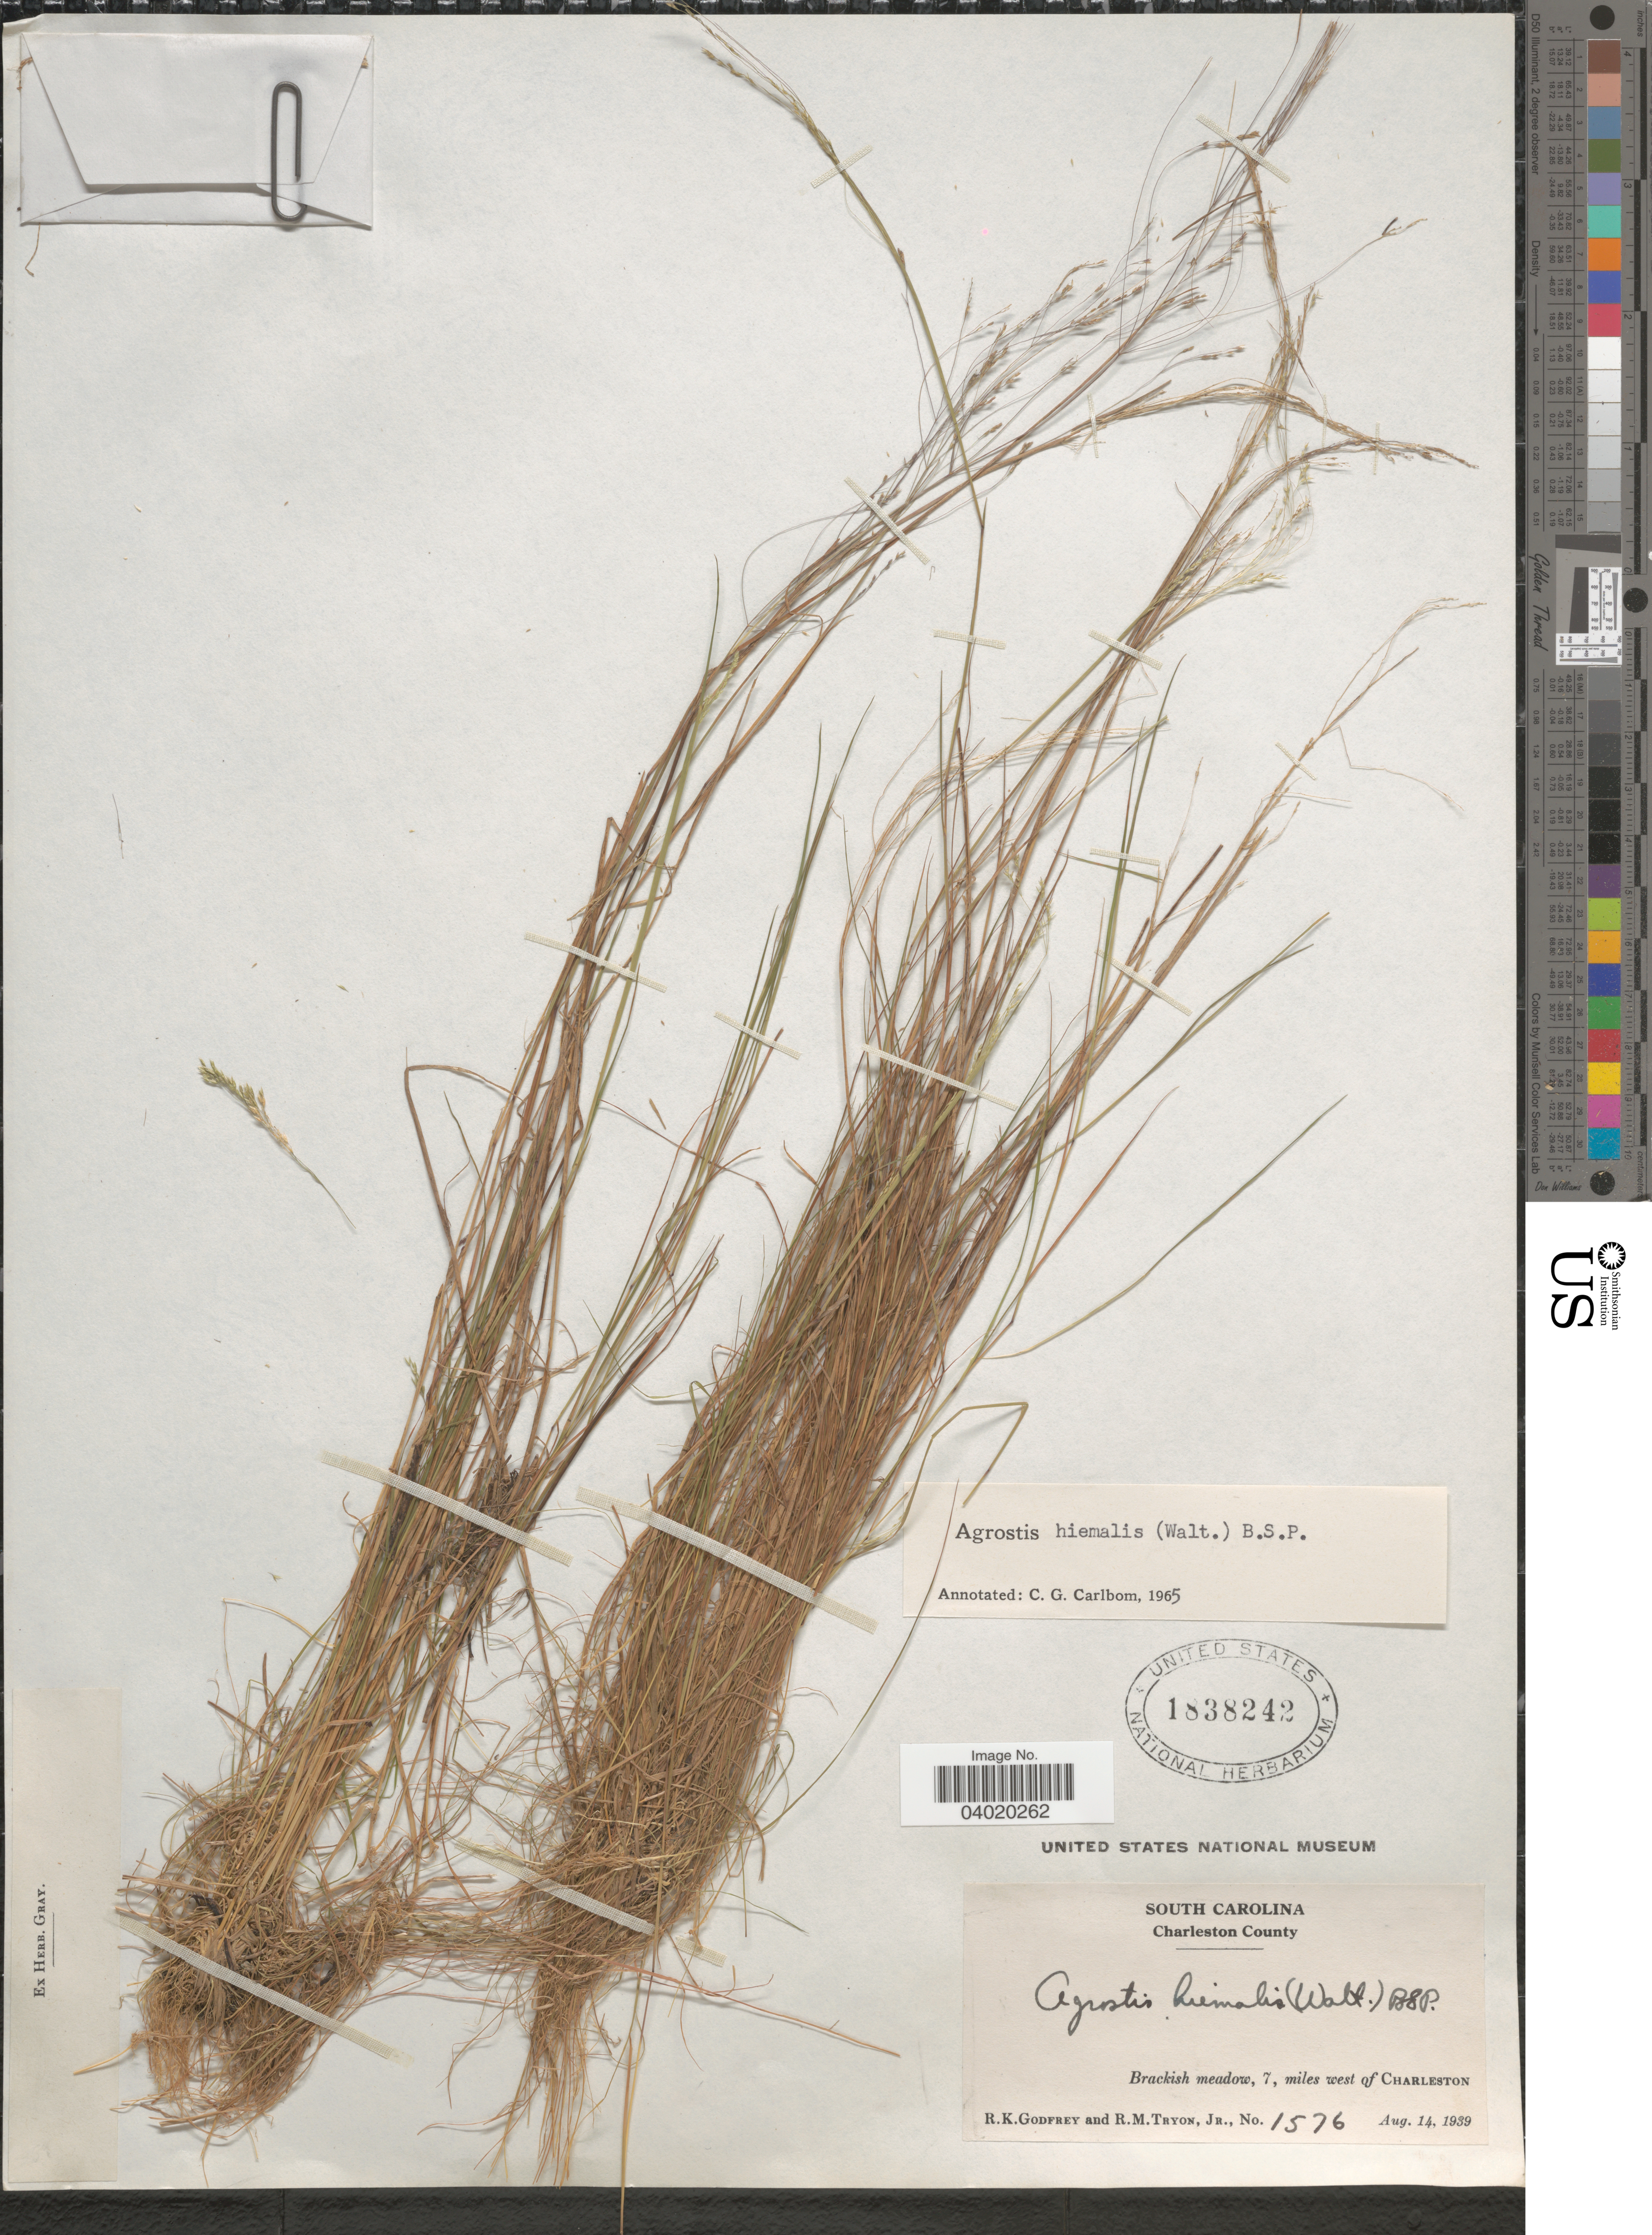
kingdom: Plantae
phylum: Tracheophyta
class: Liliopsida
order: Poales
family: Poaceae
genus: Agrostis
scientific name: Agrostis hyemalis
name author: (Walter) Britton et al.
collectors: R. K. Godfrey & R. Tryon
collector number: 1576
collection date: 1939-08-14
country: United States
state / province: South Carolina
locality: Charleston County. 7, miles west of Charleston.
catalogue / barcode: US 1838242